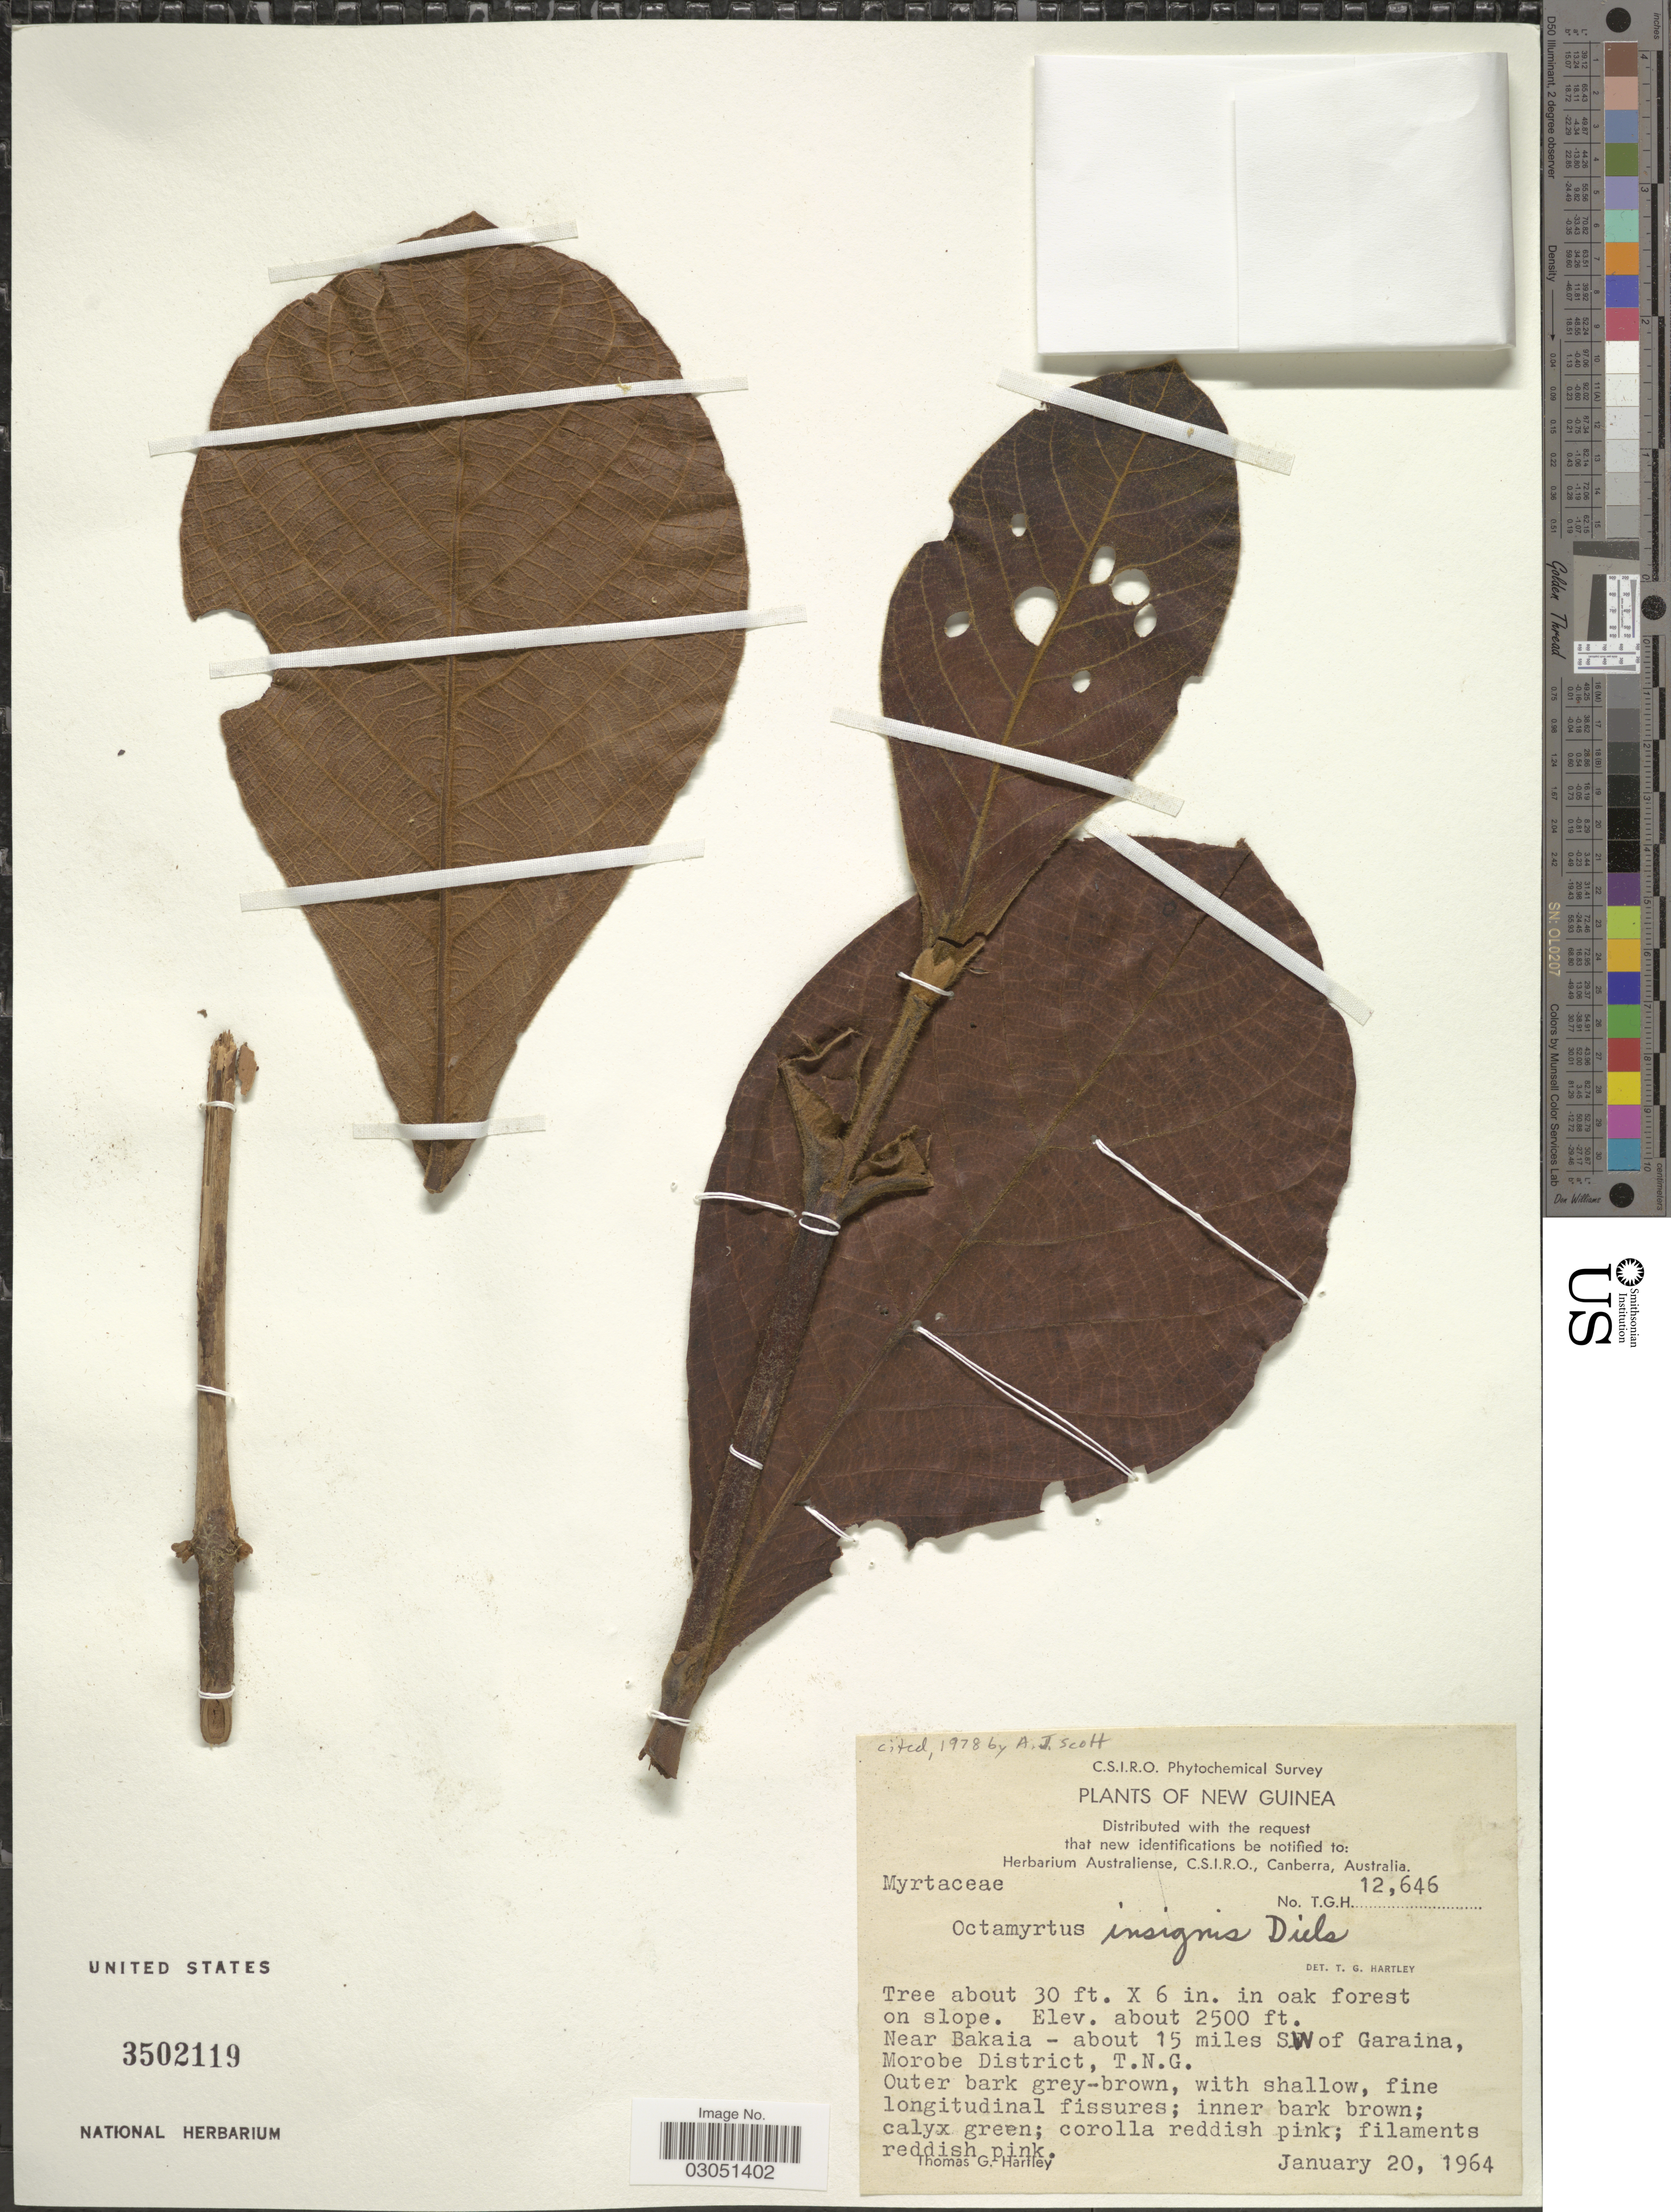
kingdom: Plantae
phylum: Tracheophyta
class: Magnoliopsida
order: Myrtales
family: Myrtaceae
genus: Octamyrtus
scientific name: Octamyrtus insignis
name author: Diels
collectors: T. Hartley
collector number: T.G.H. 12646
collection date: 1964-01-20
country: Papua New Guinea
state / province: Morobe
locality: New Guinea, Near Bakaia-about 15 miles SW of Garaina, Morobe District, T.N.G.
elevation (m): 762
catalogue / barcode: US 3502119